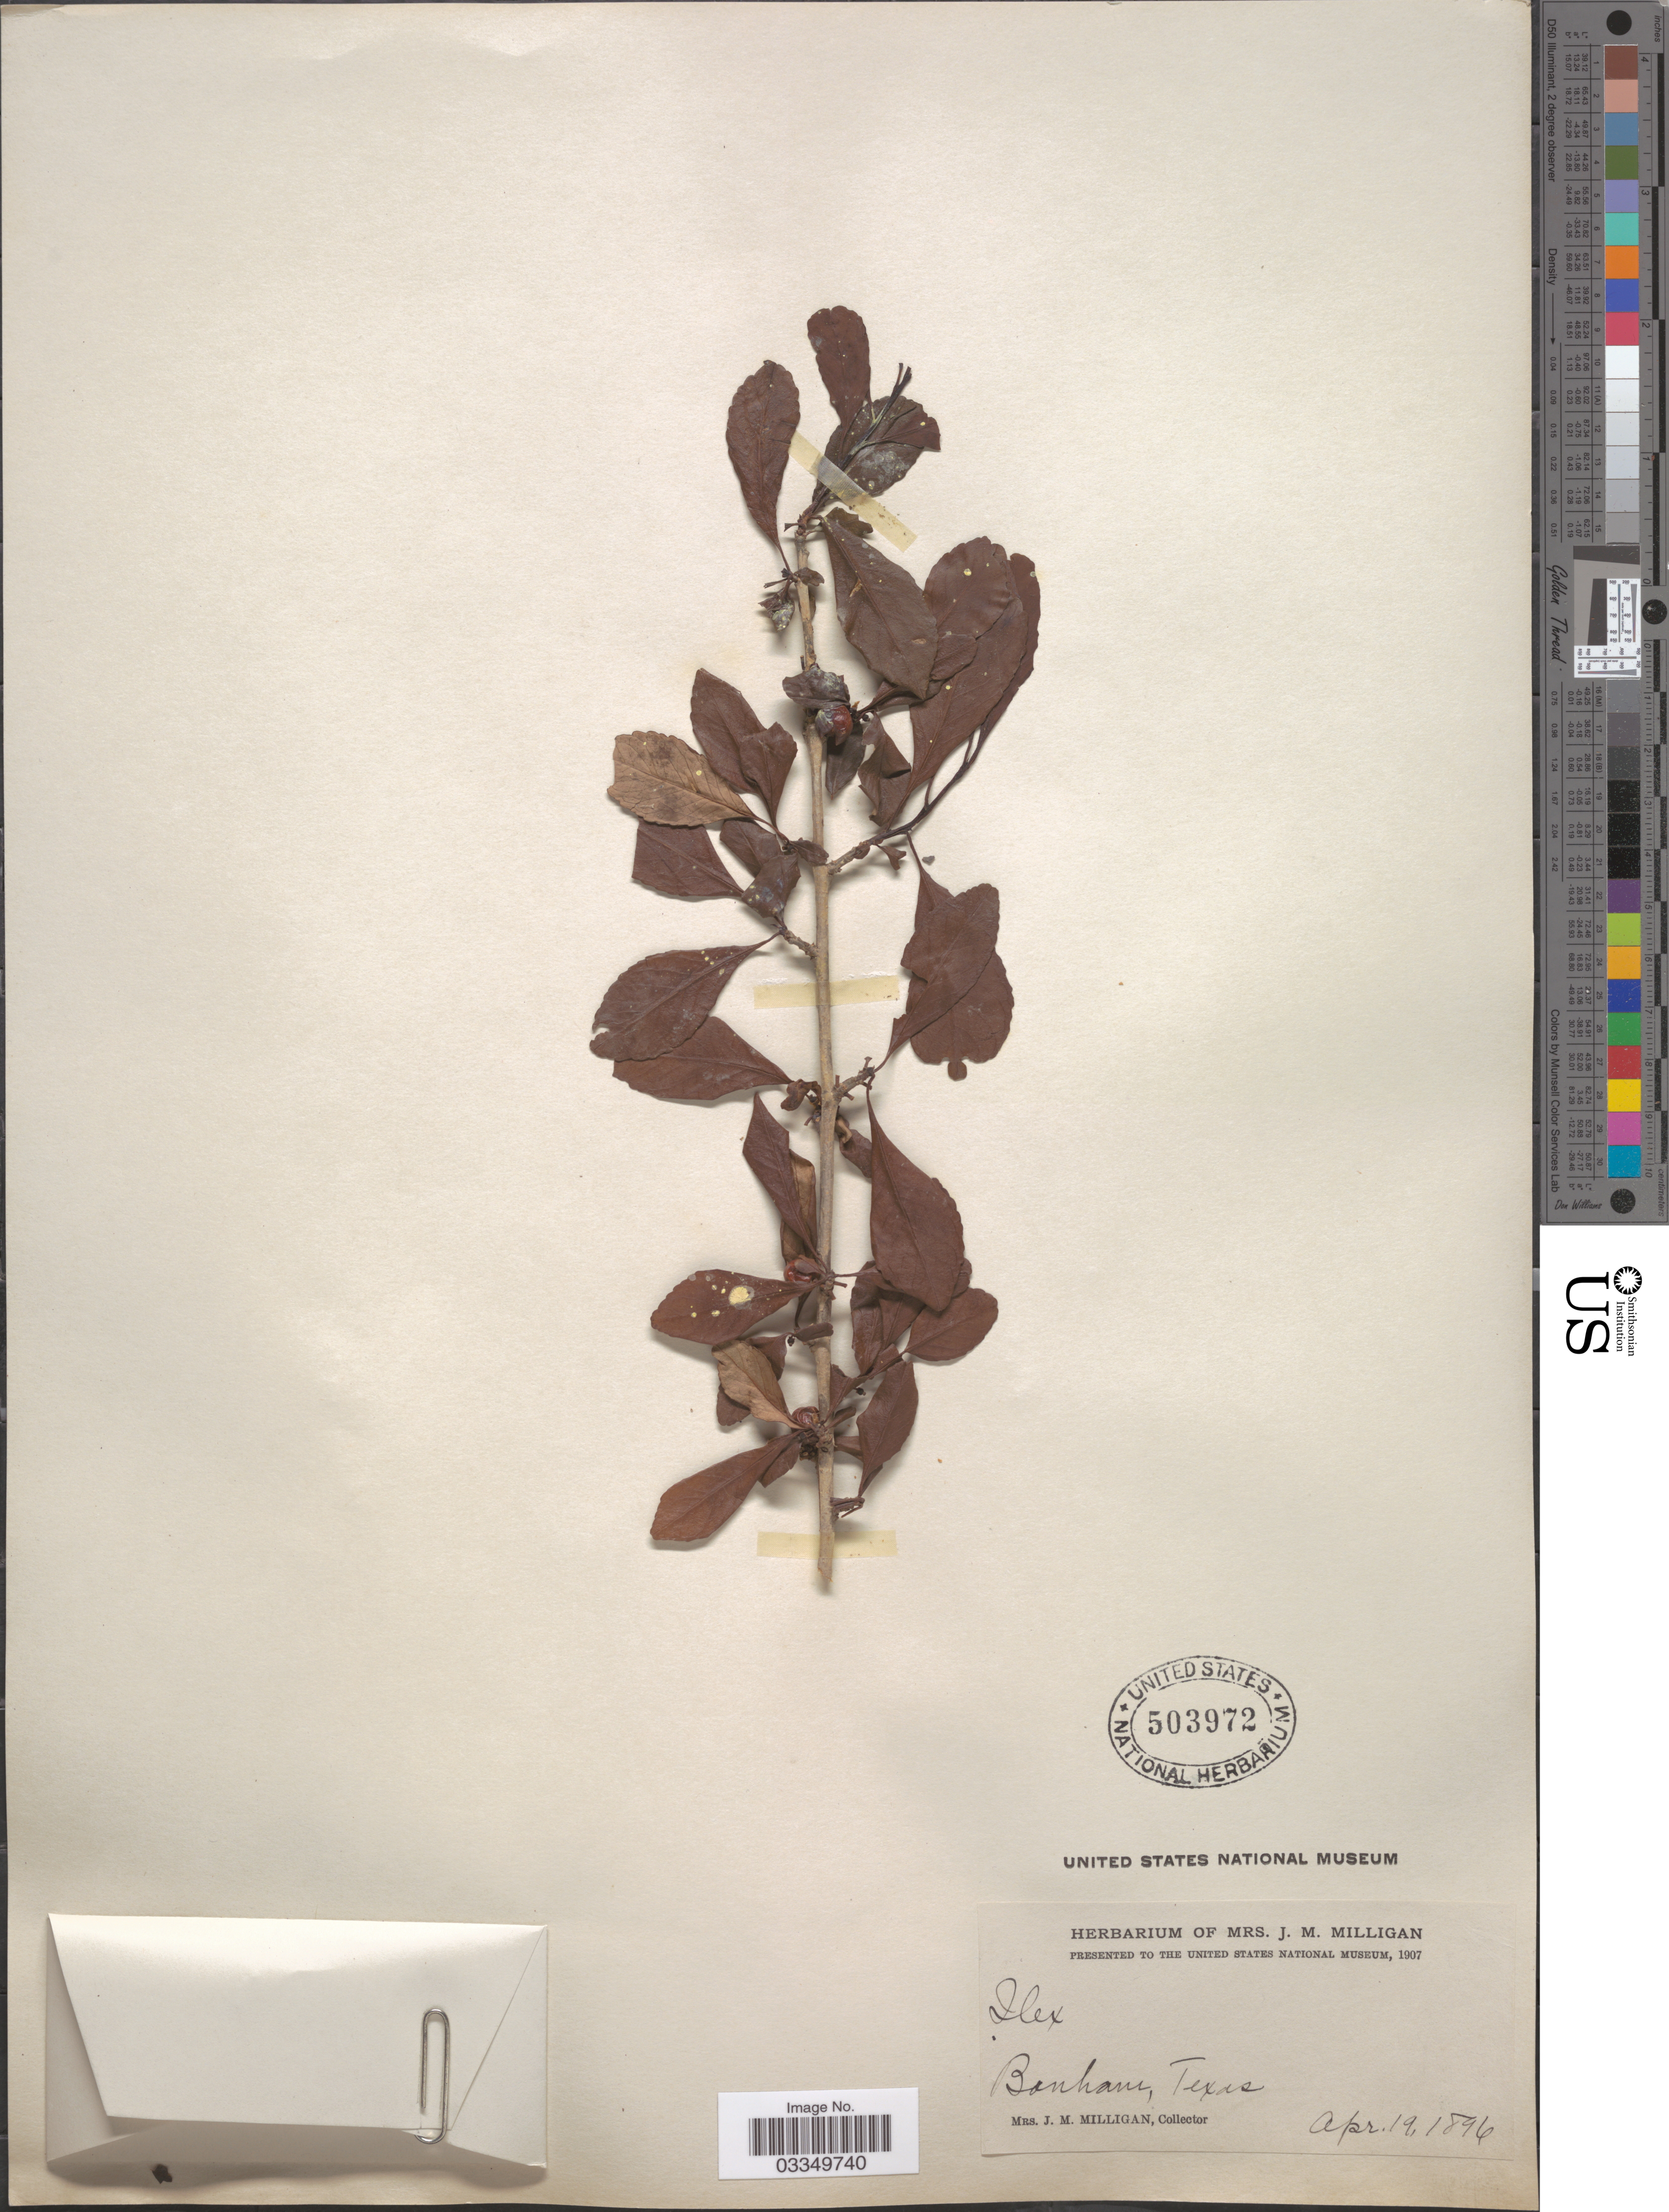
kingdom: Plantae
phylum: Tracheophyta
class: Magnoliopsida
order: Aquifoliales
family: Aquifoliaceae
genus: Ilex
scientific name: Ilex decidua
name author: Walter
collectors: J. Milligan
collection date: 1896-04-19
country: United States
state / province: Texas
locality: Bonham.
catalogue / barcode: US 503972